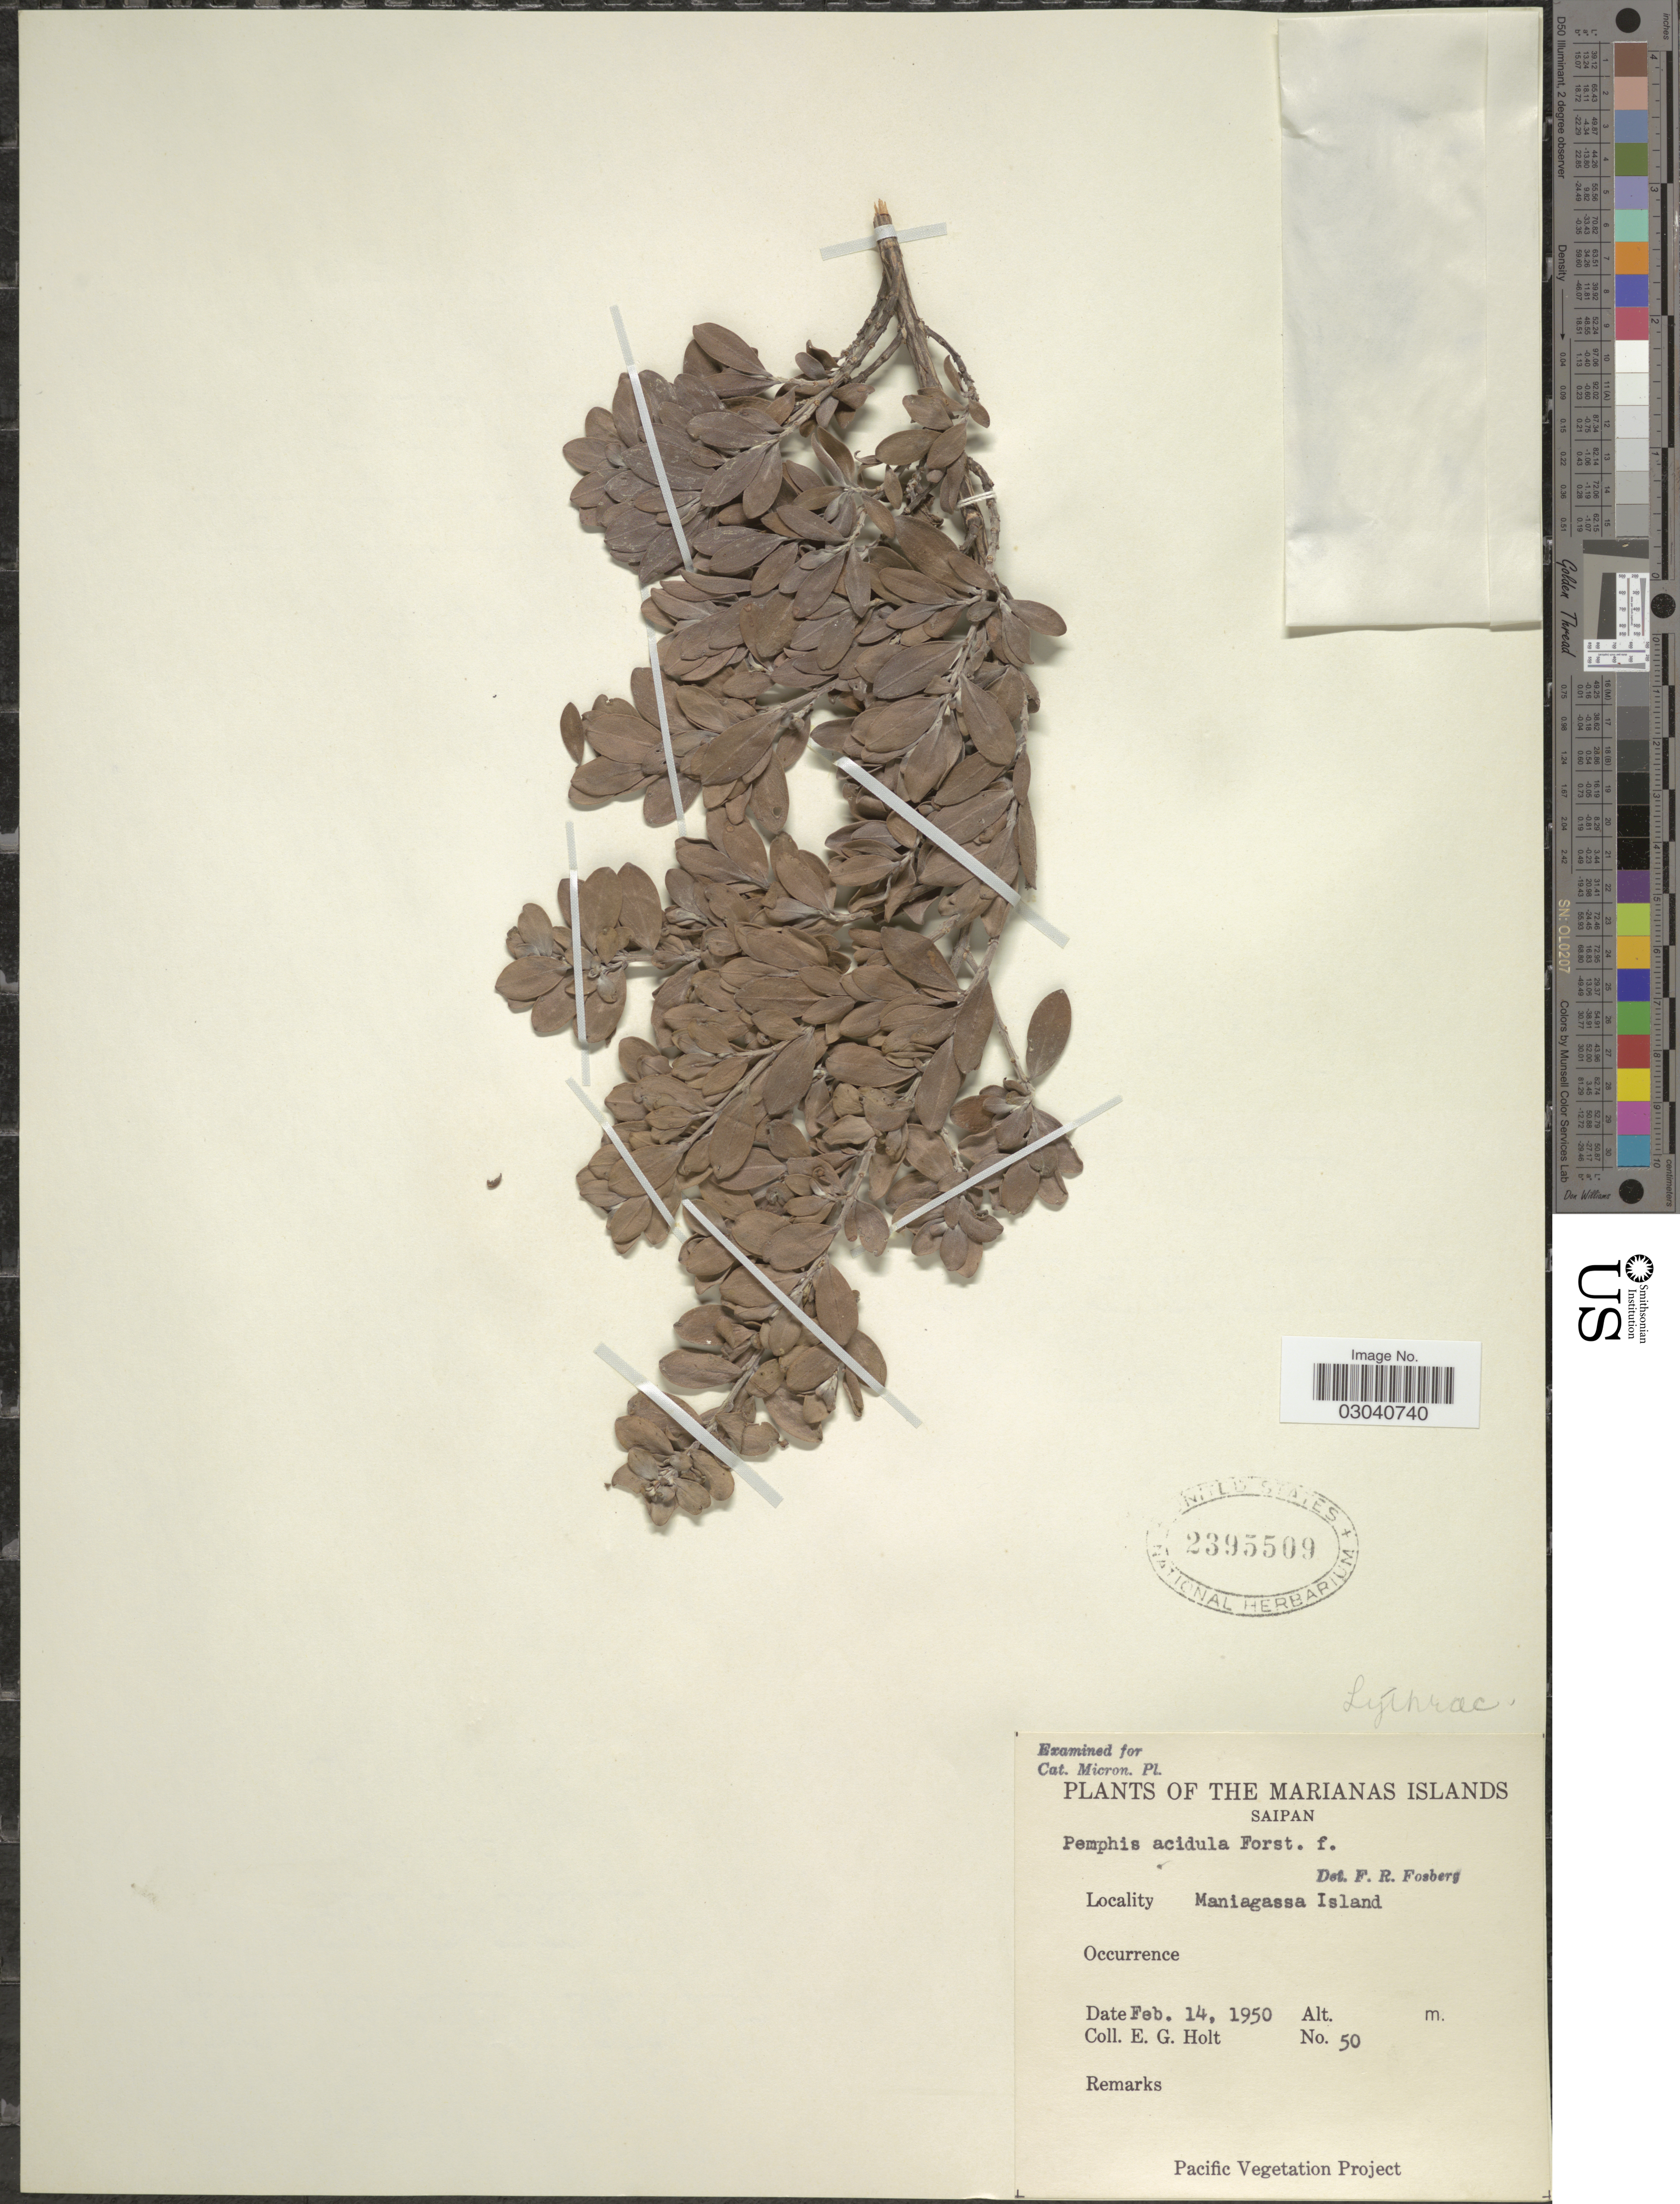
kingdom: Plantae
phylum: Tracheophyta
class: Magnoliopsida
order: Myrtales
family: Lythraceae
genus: Pemphis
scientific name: Pemphis acidula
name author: J.R. Forst. & G. Forst.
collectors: E. G. Holt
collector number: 50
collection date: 1950-02-14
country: Northern Mariana Islands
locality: The Marianas Islands. Saipan. Maniagassa Island.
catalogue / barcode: US 2395509